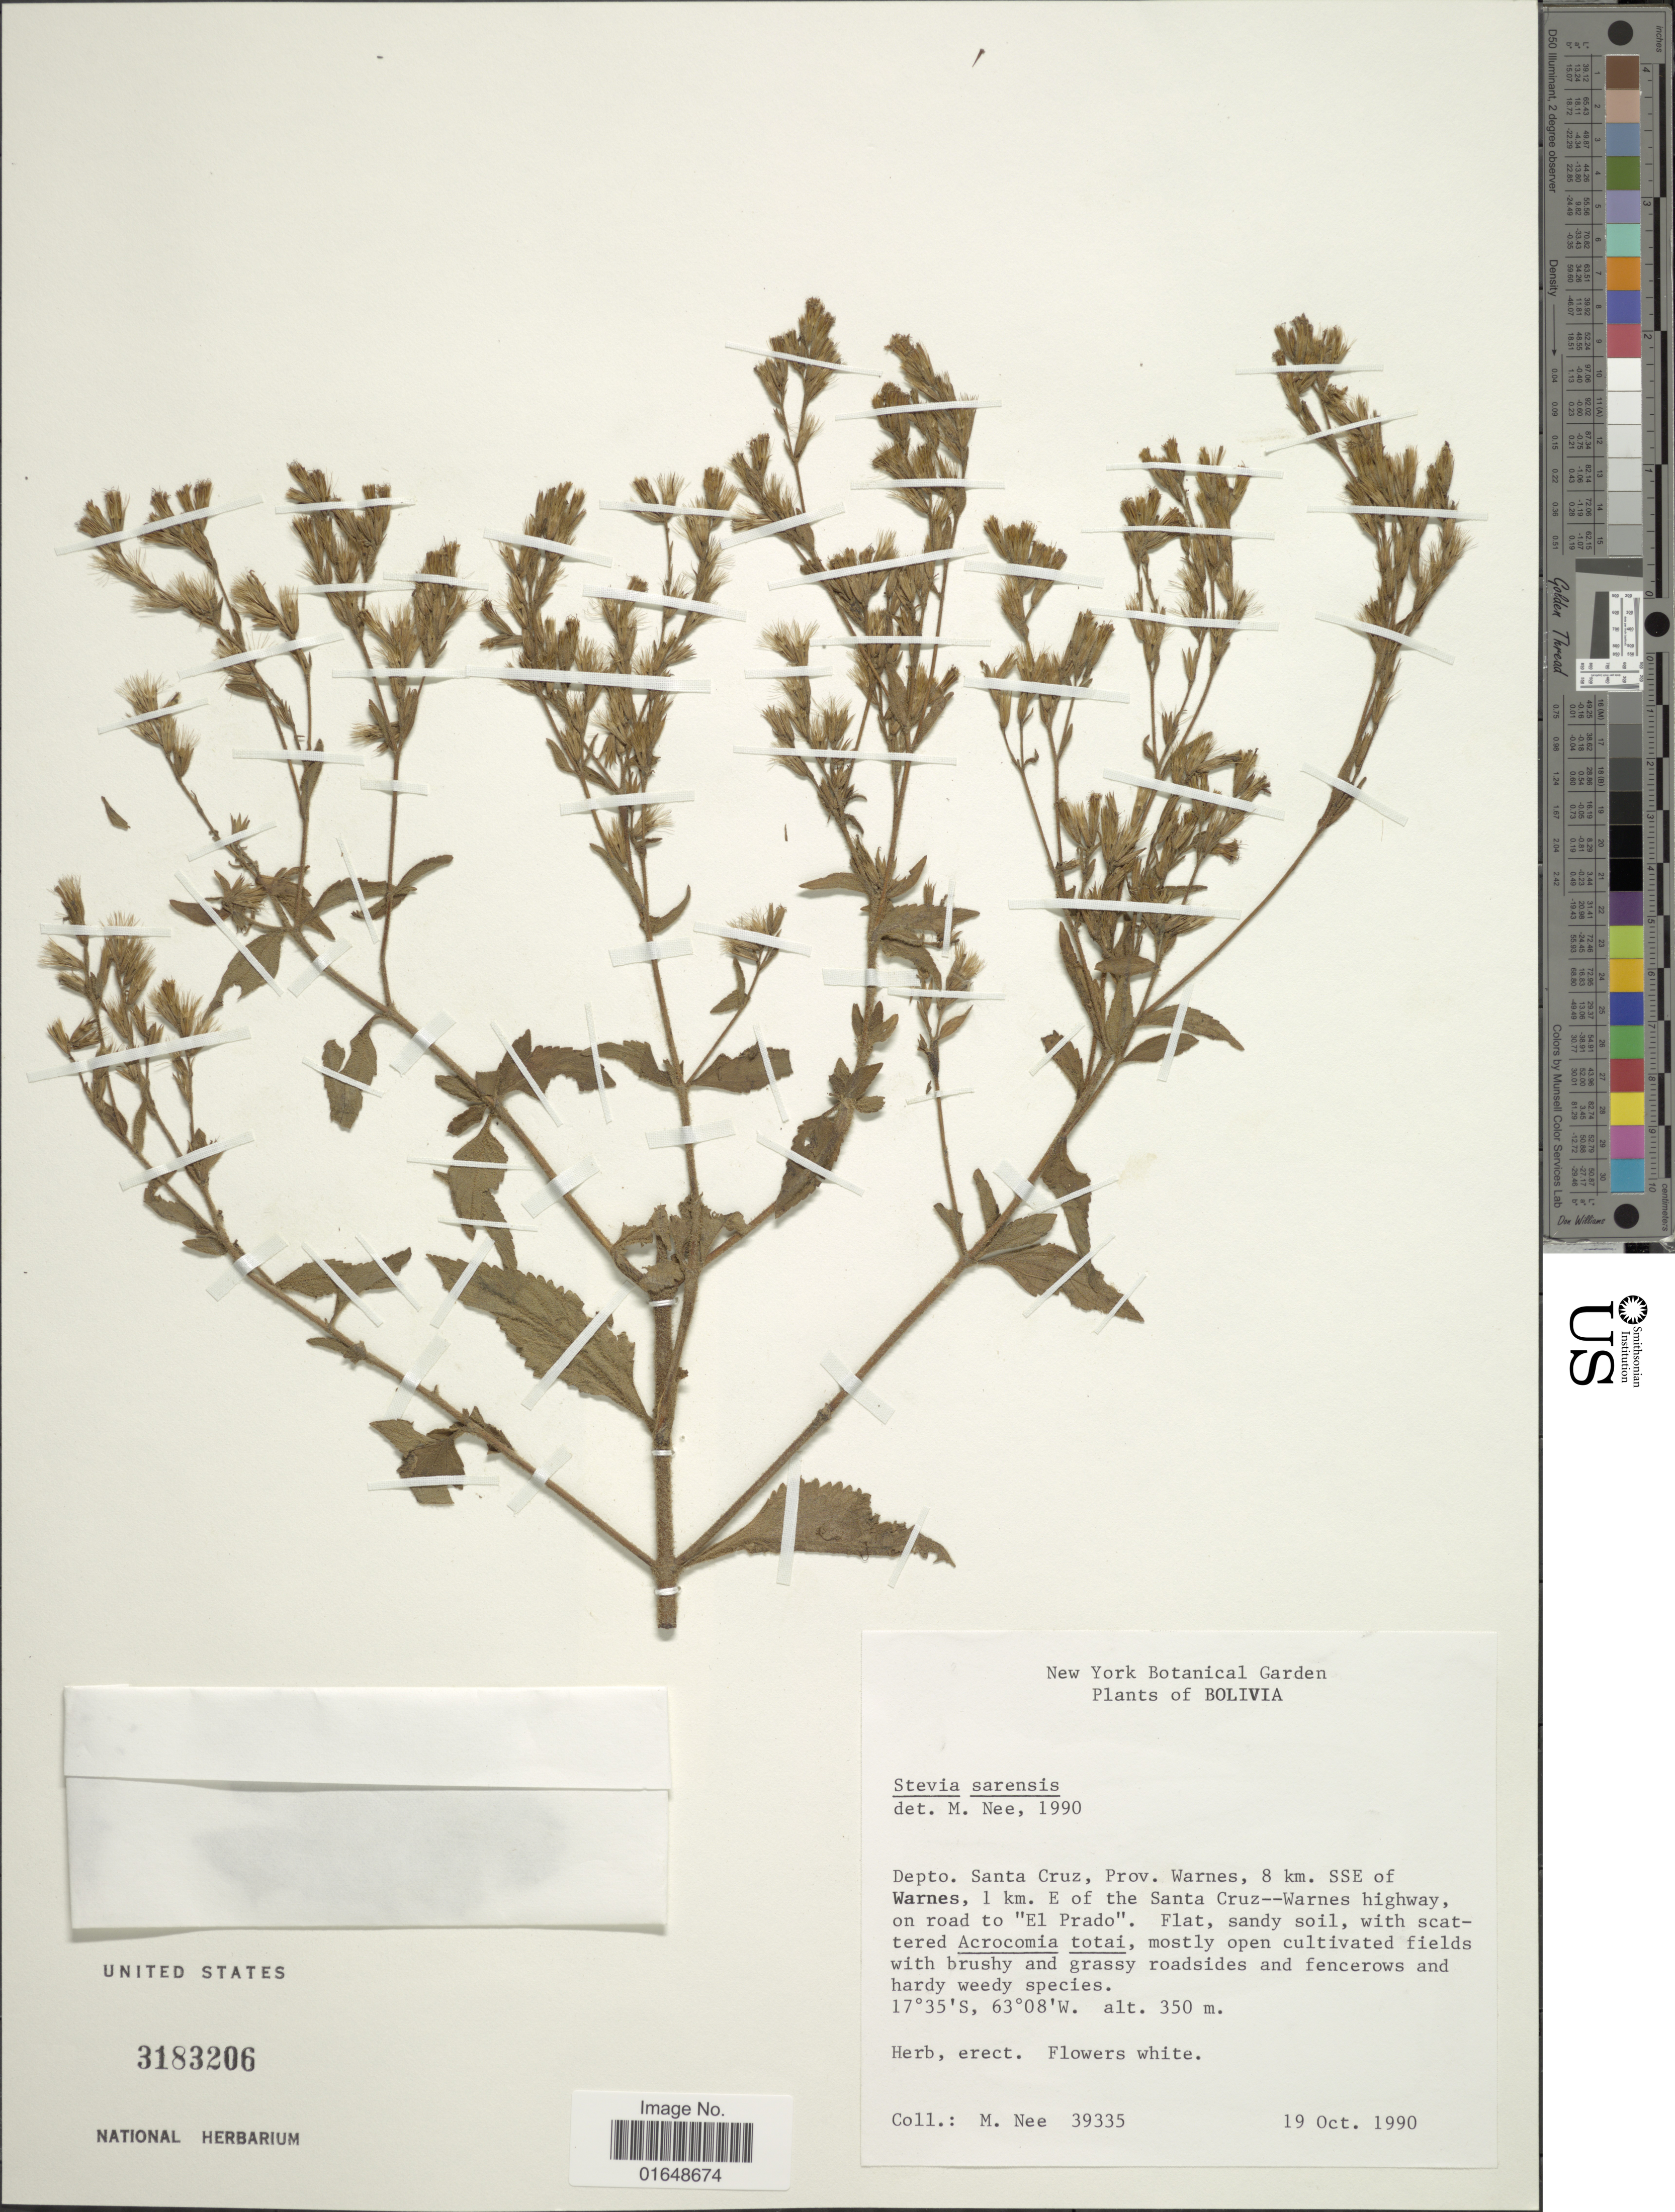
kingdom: Plantae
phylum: Tracheophyta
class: Magnoliopsida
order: Asterales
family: Asteraceae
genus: Stevia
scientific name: Stevia sarensis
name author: B.L. Rob.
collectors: M. Nee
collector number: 39335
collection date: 1990-10-19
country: Bolivia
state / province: Santa Cruz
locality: Depto. Santa Cruz, Prov. Warnes, 8 km. SSE of Warnes, 1 km. E. of the Santa Cruz -- Warnes highway, on road to "El Prado"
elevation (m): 350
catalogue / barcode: US 3183206